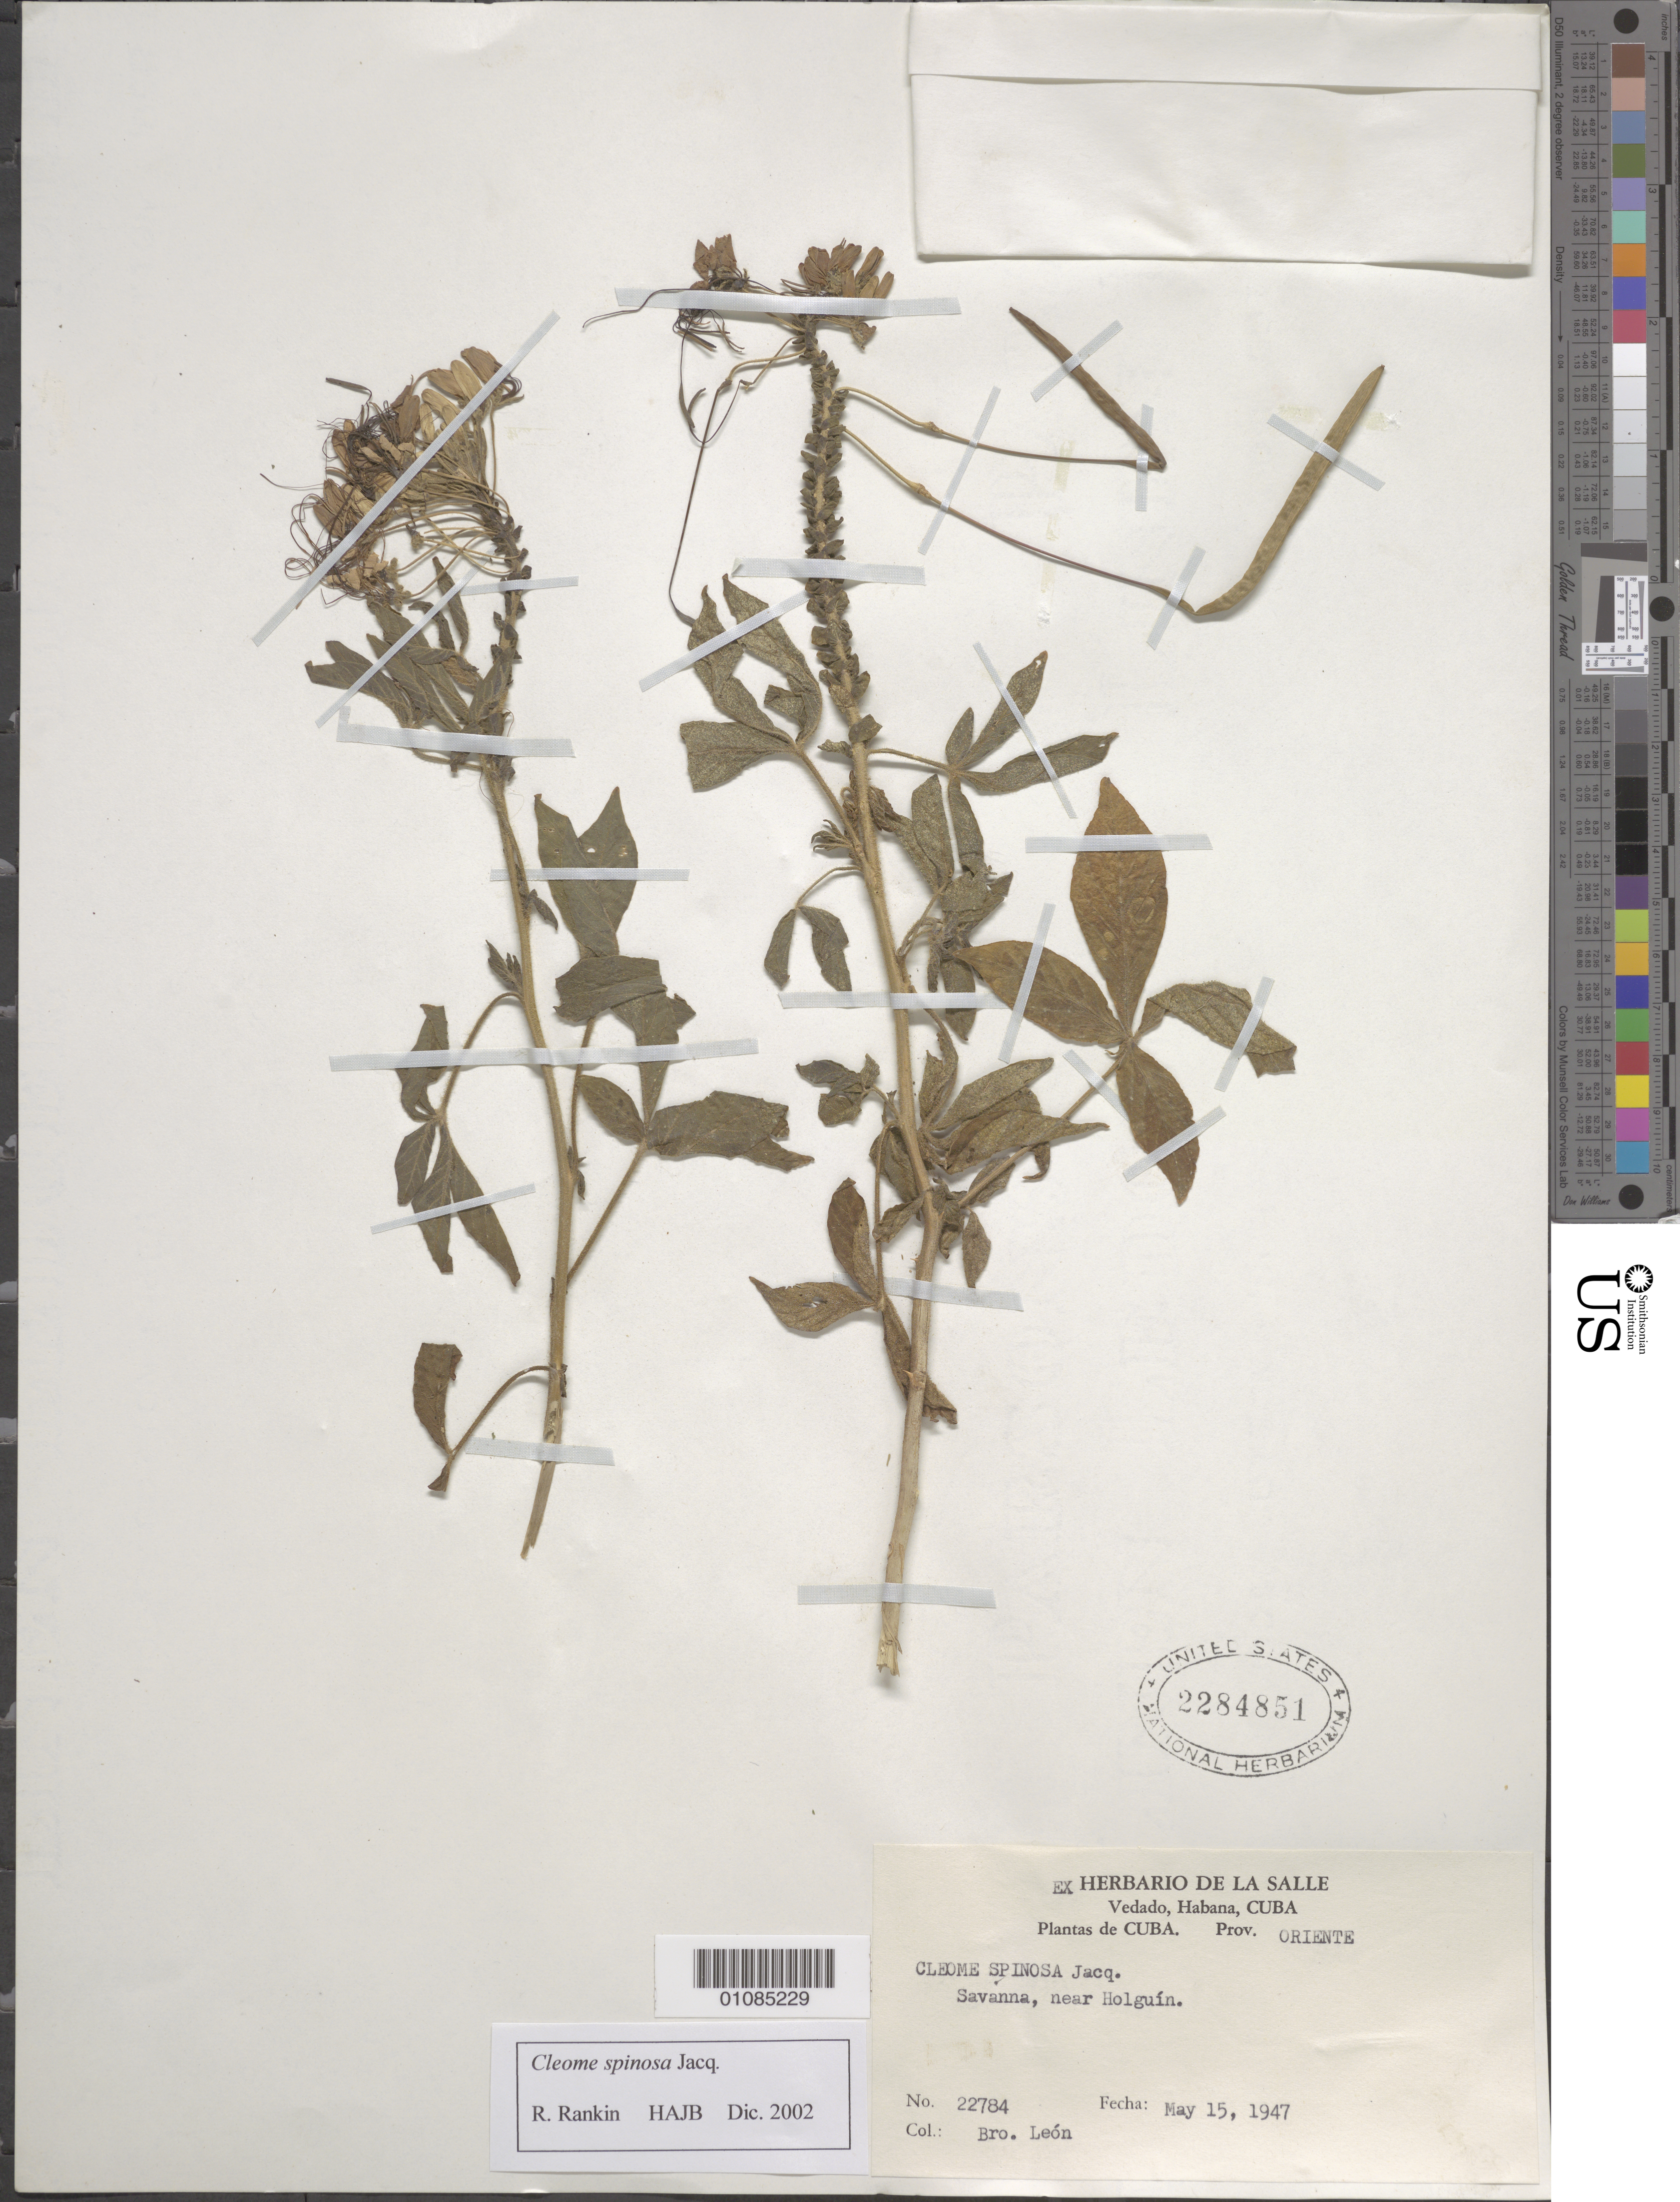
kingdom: Plantae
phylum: Tracheophyta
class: Magnoliopsida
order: Brassicales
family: Cleomaceae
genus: Tarenaya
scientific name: Tarenaya spinosa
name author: (Jacq.) Raf.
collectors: Bro. León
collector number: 22784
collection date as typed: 15 May 1947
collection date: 1947-05-15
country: Cuba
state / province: Holguín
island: Cuba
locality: Savanna, near Holguin Province: Oriente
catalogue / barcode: US 2284851